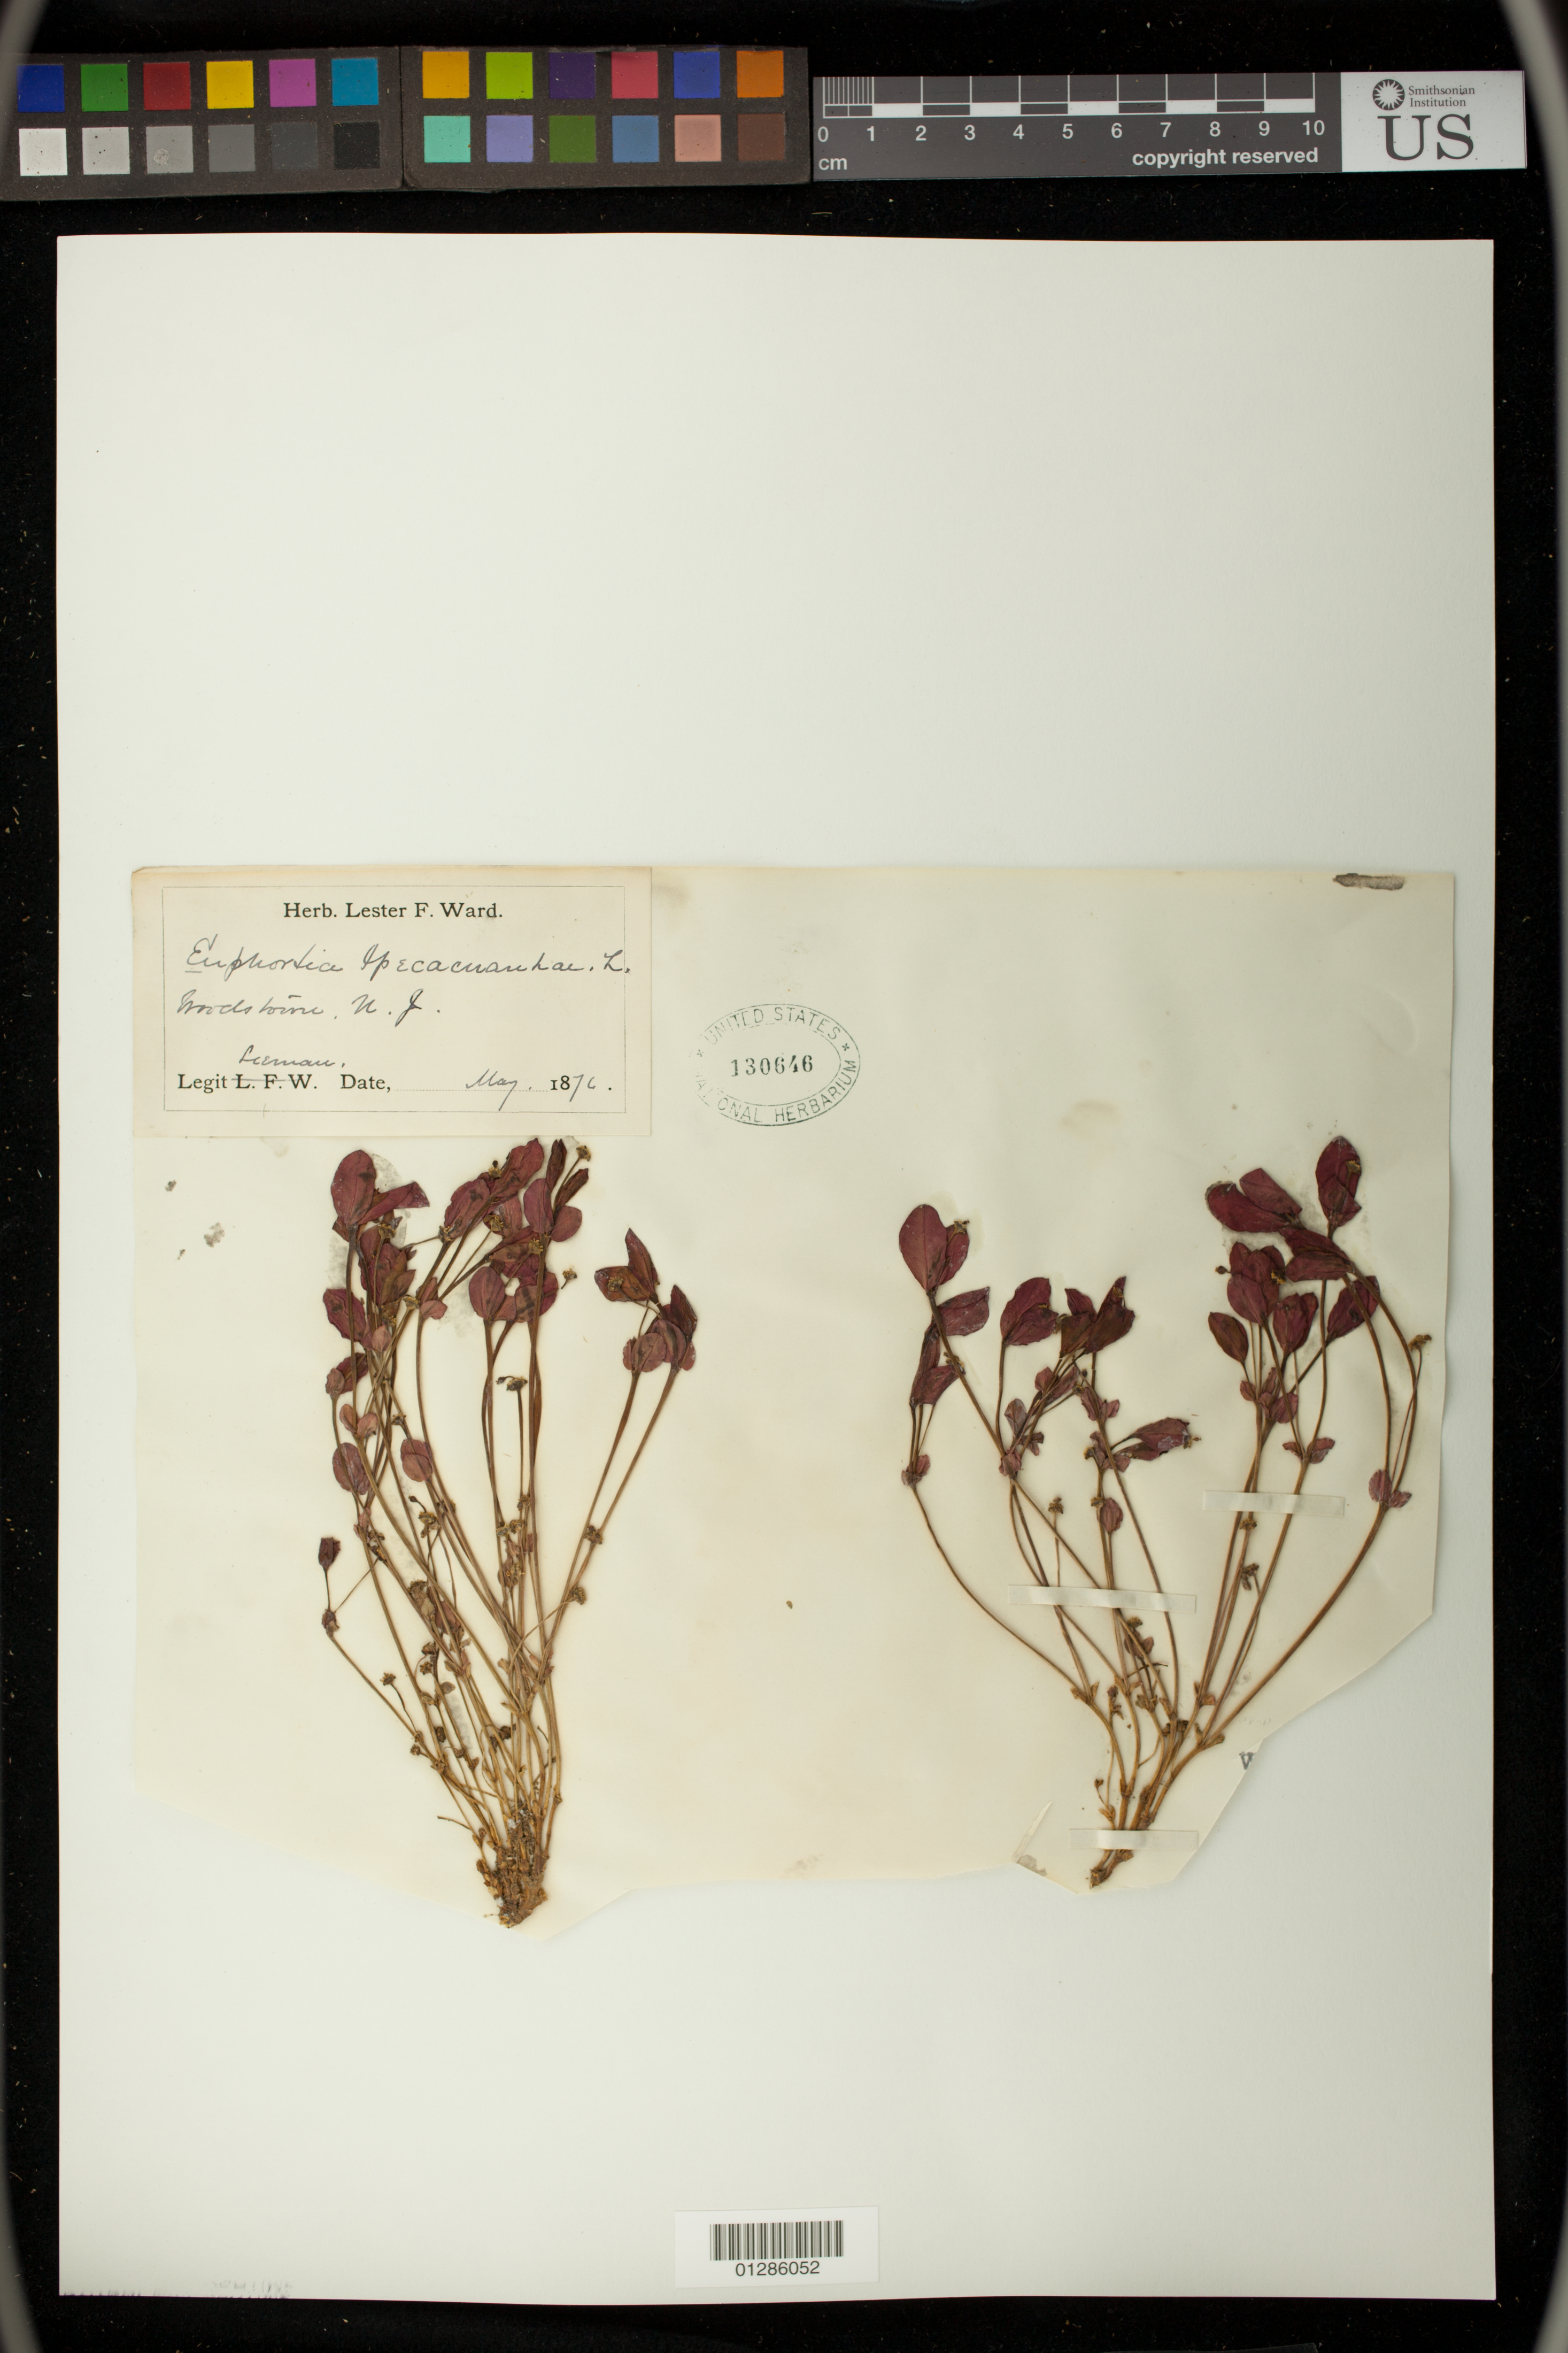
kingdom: Plantae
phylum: Tracheophyta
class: Magnoliopsida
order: Malpighiales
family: Euphorbiaceae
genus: Euphorbia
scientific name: Euphorbia ipecacuanhae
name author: L.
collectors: -. Leeman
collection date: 1876-05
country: United States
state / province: New Jersey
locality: Woods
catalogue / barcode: US 130646